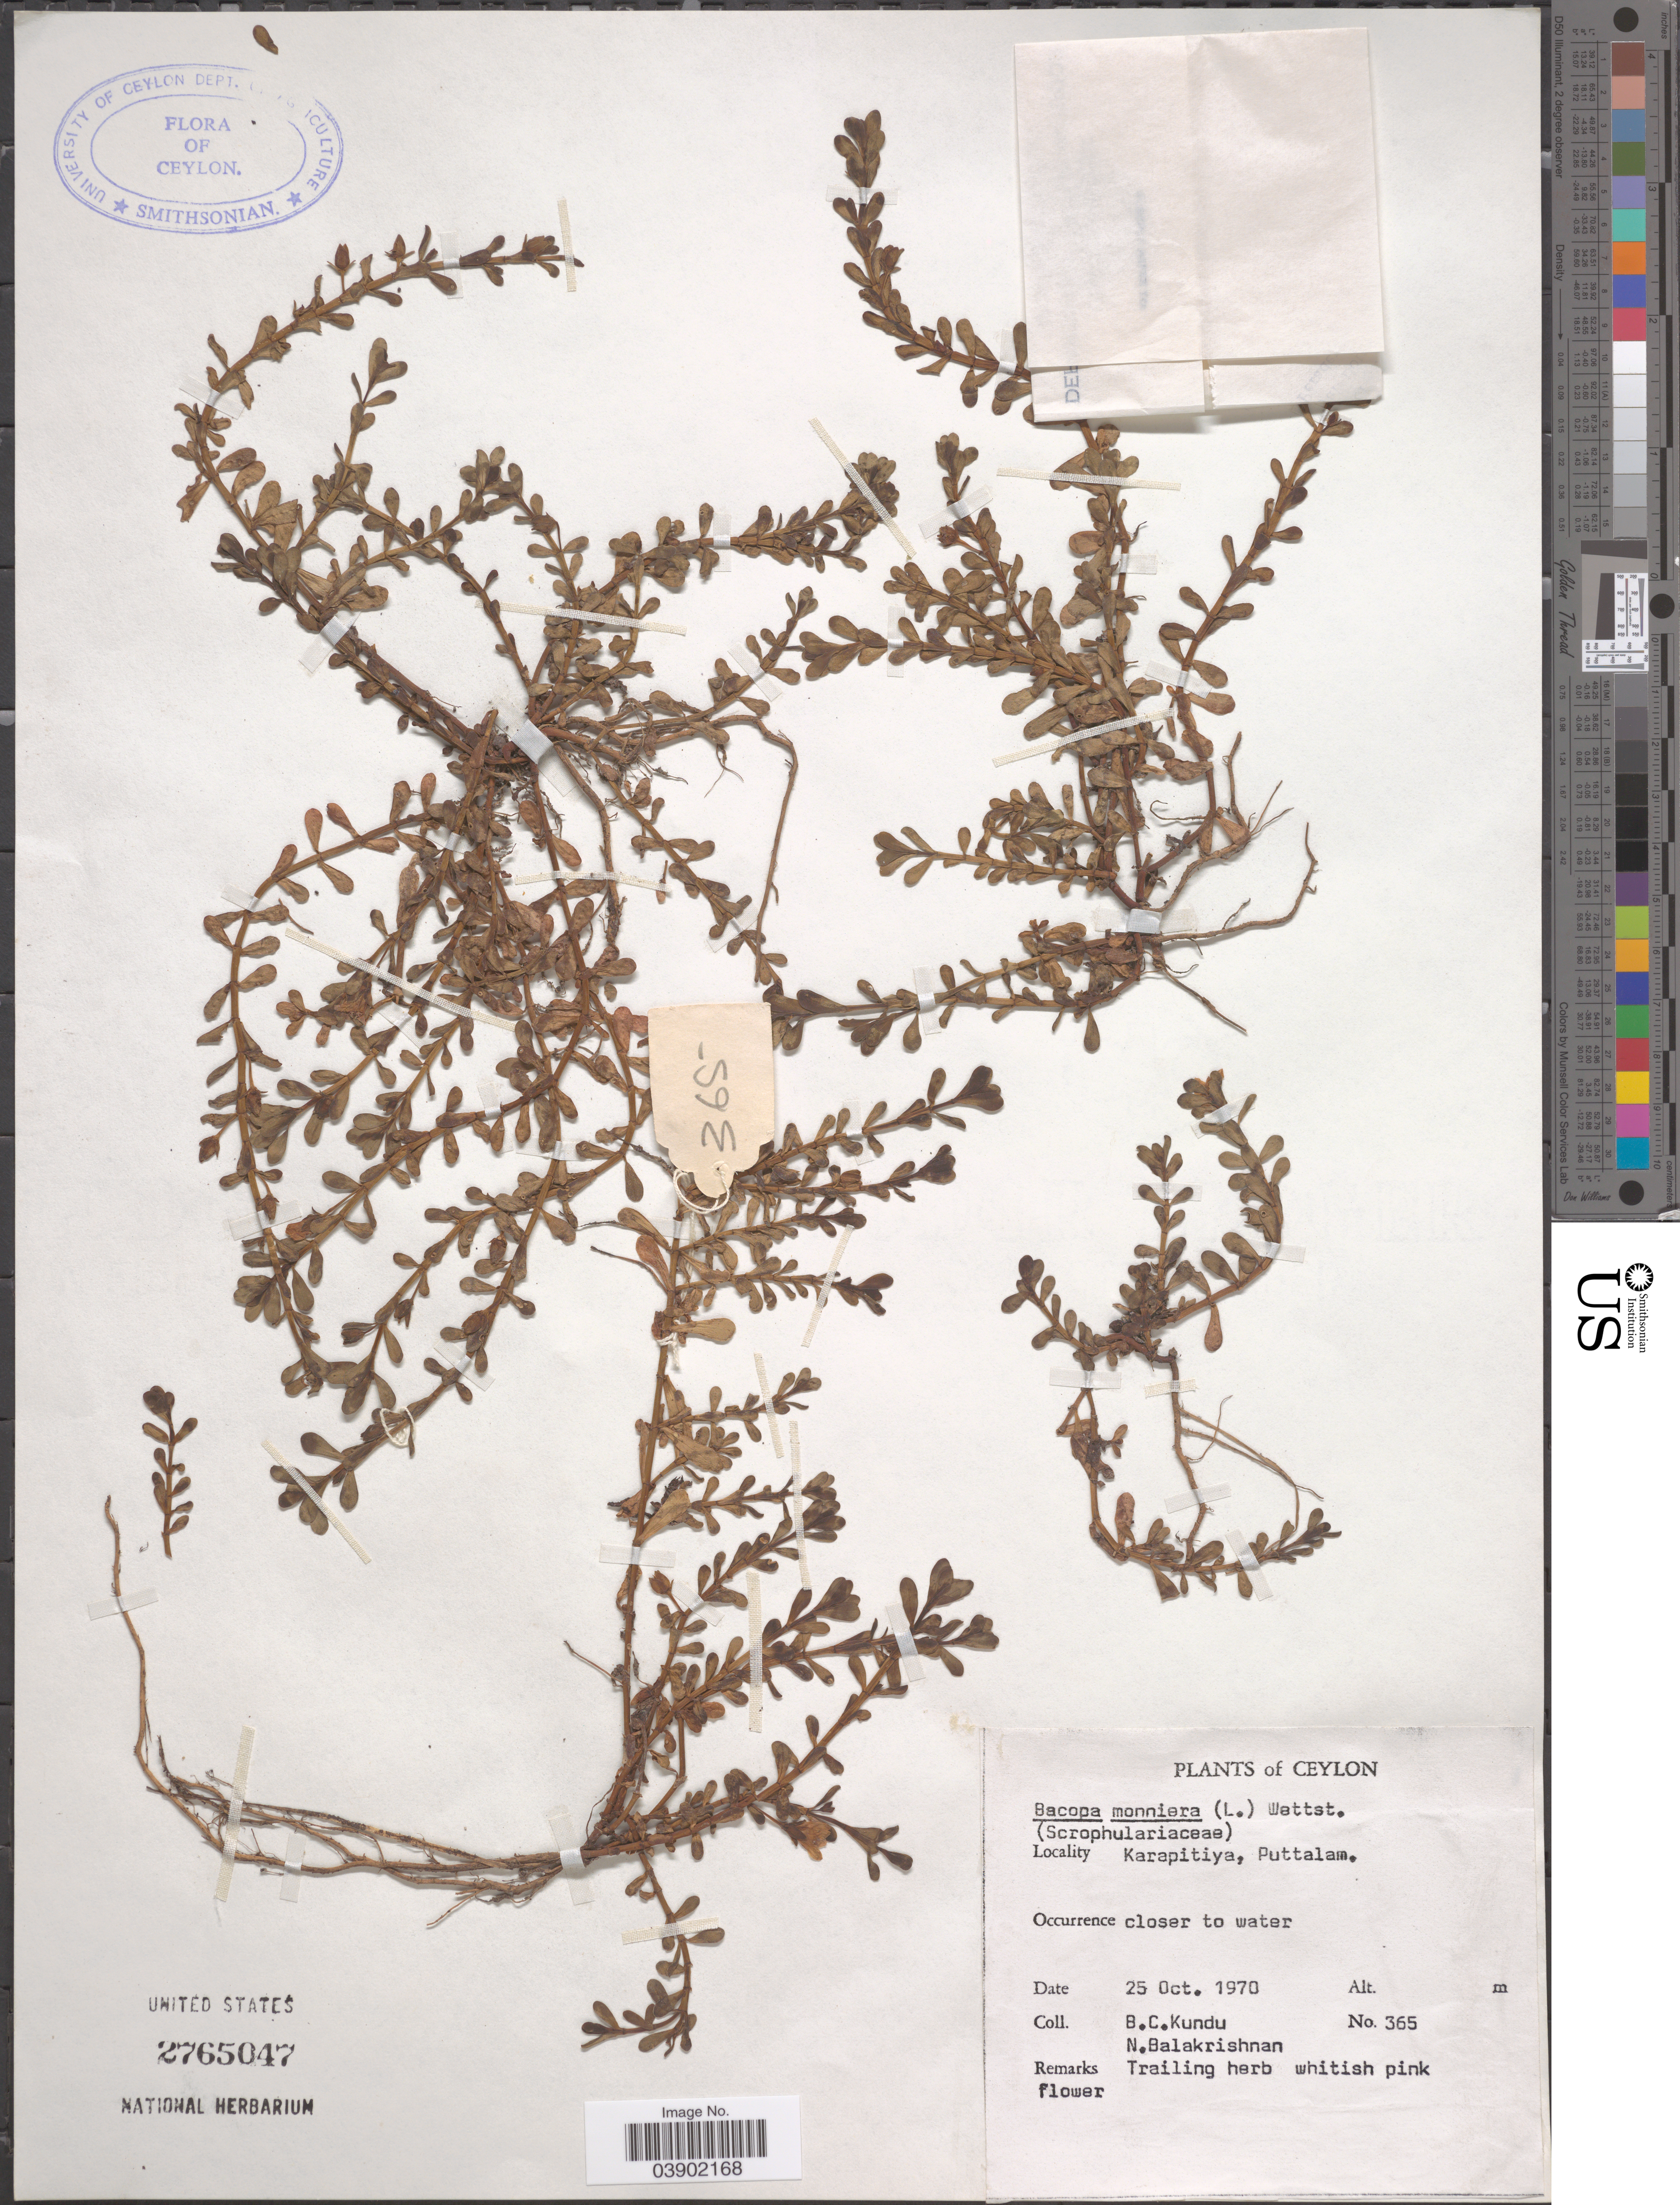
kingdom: Plantae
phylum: Tracheophyta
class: Magnoliopsida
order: Lamiales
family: Plantaginaceae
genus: Bacopa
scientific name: Bacopa monnieri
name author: (L.) Wettst.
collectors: B. C. Kundu & N. Balakrishnan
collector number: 365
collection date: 1970-10-25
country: Sri Lanka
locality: Ceylon. Karapitiya, Puttalam.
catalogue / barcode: US 2765047